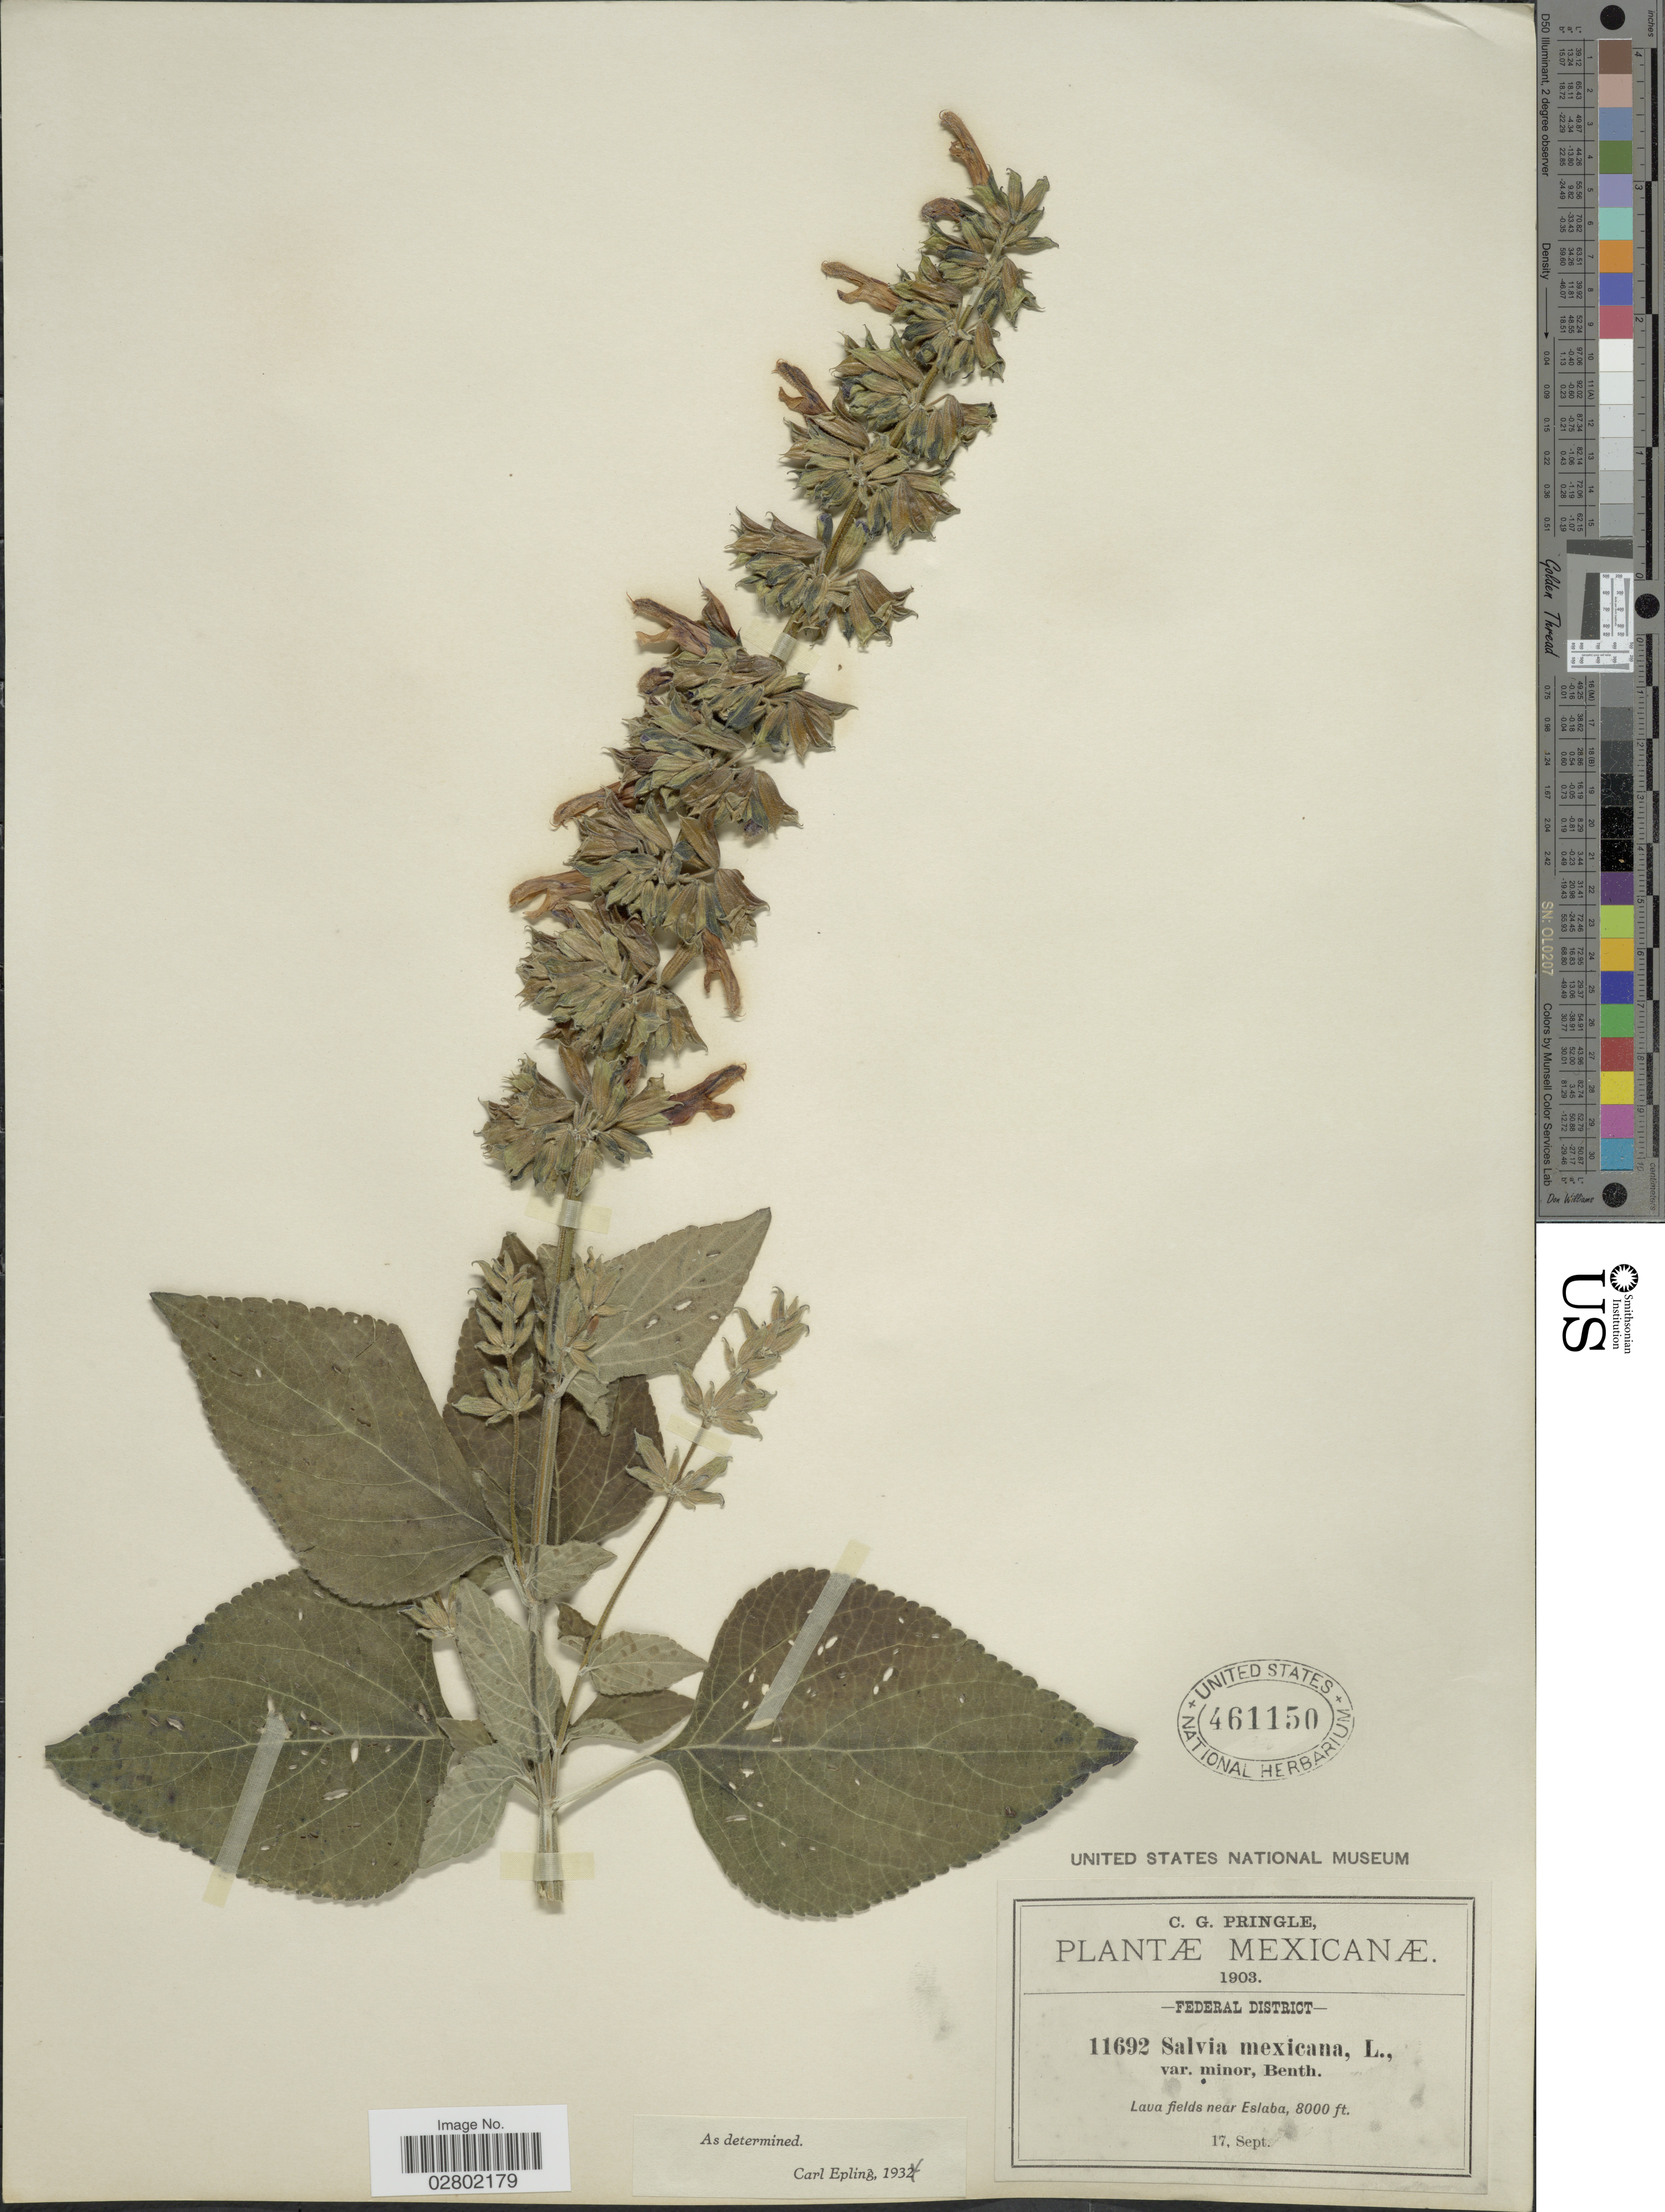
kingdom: Plantae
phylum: Tracheophyta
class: Magnoliopsida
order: Lamiales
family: Lamiaceae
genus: Salvia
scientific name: Salvia mexicana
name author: L.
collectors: C. G. Pringle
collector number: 11692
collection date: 1903-09-17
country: Mexico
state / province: Distrito Federal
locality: Federal District, Lava fields near Eslaba.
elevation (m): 2438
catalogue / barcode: US 461150